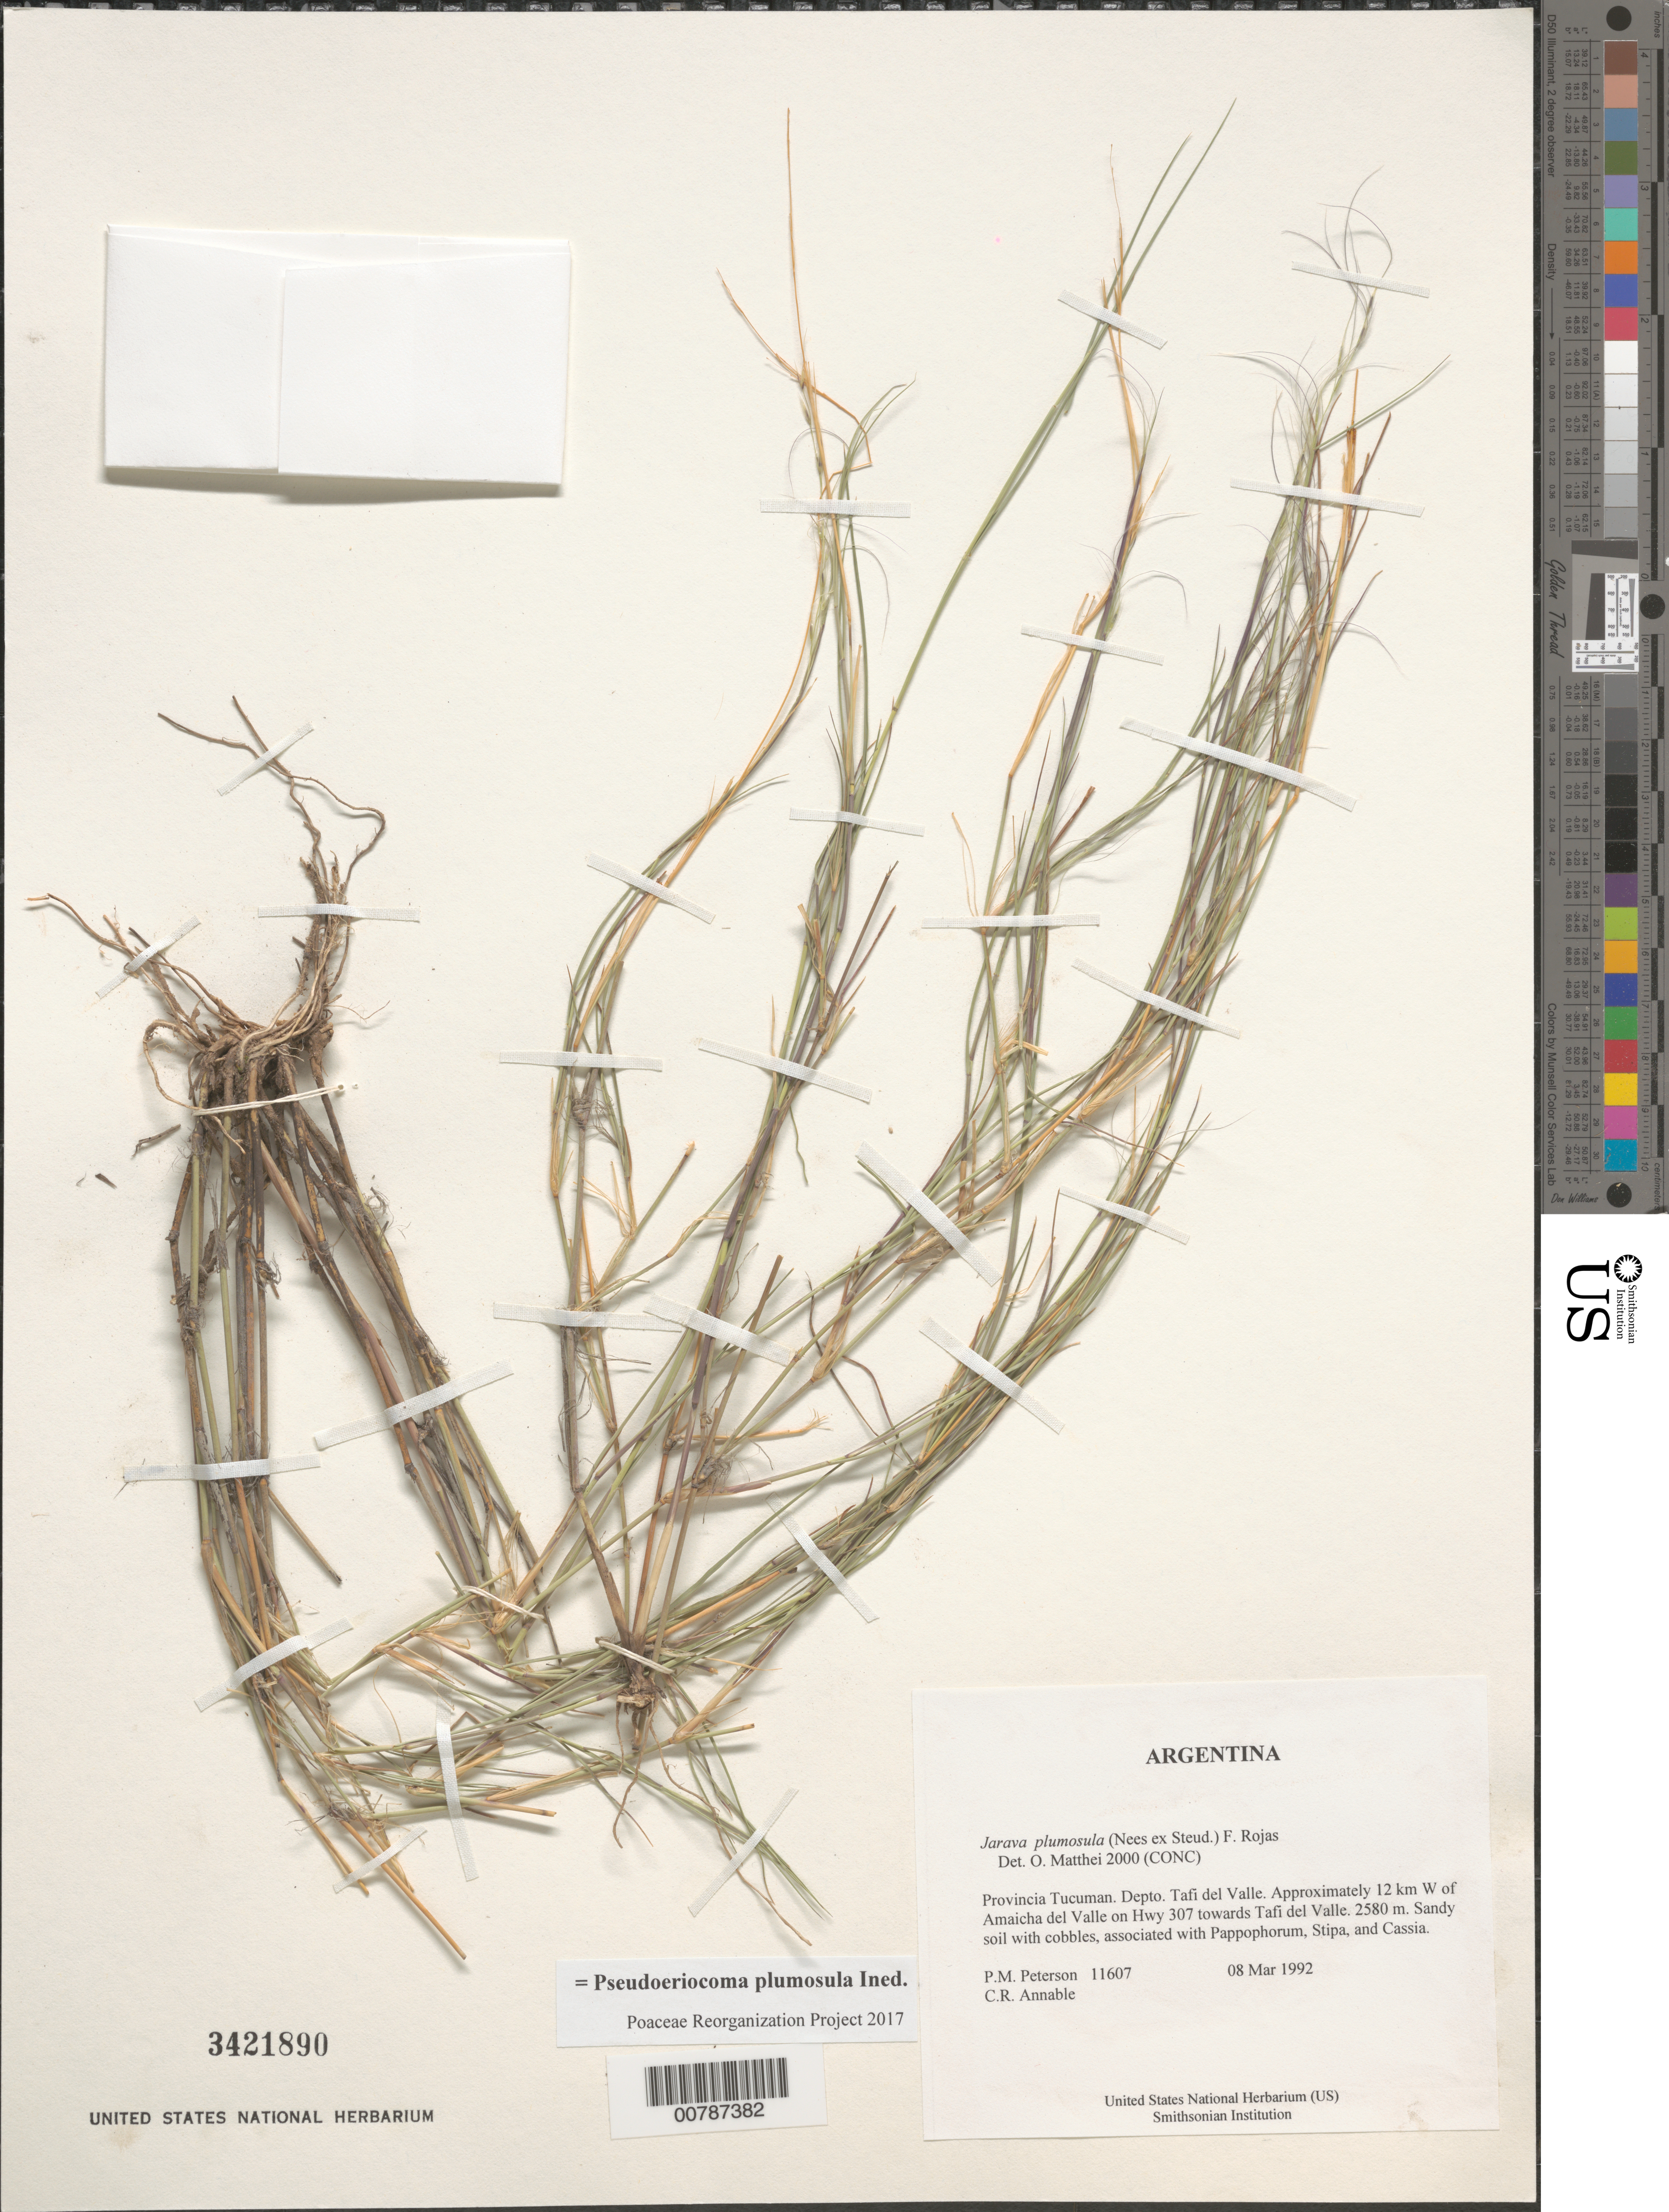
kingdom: Plantae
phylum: Tracheophyta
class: Liliopsida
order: Poales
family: Poaceae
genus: Pseudoeriocoma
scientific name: Pseudoeriocoma plumosula ined.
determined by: Poaceae Reorganization Project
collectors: P. M. Peterson & C. R. Annable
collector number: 11607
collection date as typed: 08 Mar 1992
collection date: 1992-03-08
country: Argentina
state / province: Tucuman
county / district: Tafi del Valle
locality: Approximately 12 km W of Amaicha del Valle on Hwy 307 towards Tafi del Valle.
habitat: Sandy soil with cobbles, associated with Pappophorum, Stipa, and Cassia.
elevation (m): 2580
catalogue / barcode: US 3421890